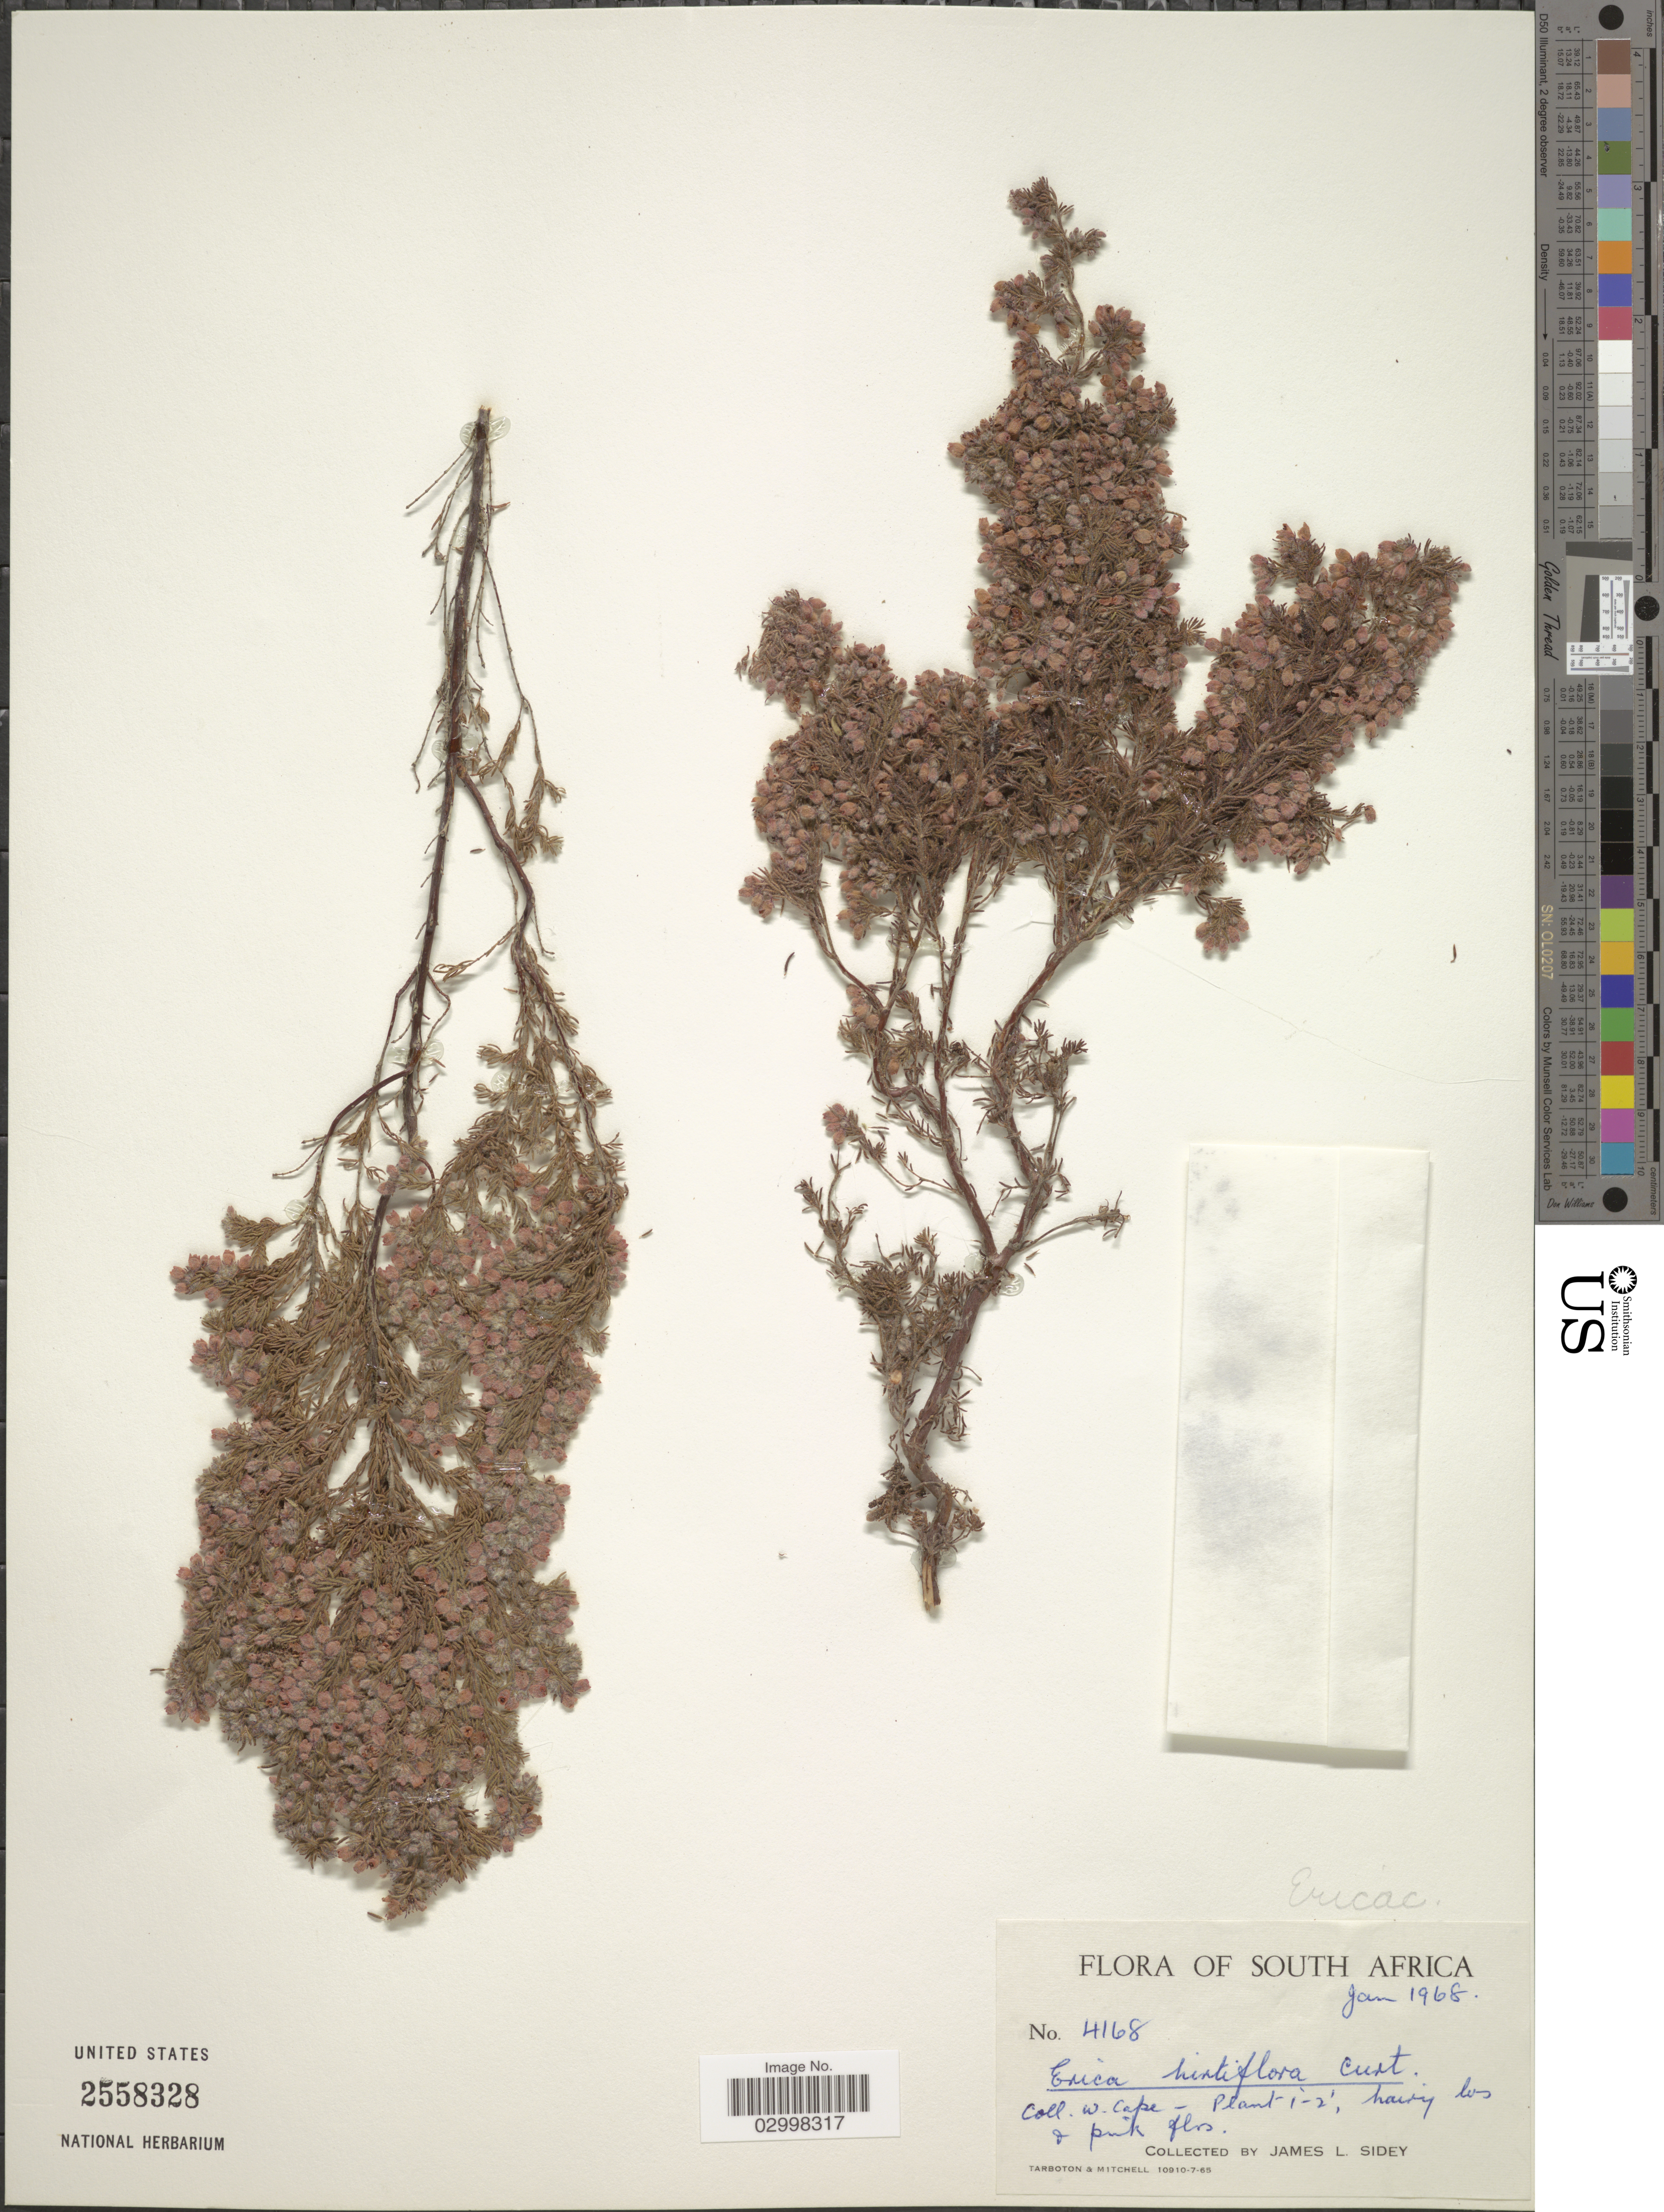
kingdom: Plantae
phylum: Tracheophyta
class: Magnoliopsida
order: Ericales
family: Ericaceae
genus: Erica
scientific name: Erica hirtiflora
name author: Curtis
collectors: J. L. Sidey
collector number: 4168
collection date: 1968-01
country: South Africa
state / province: Western Cape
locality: Coll. W. Cape.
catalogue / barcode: US 2558328